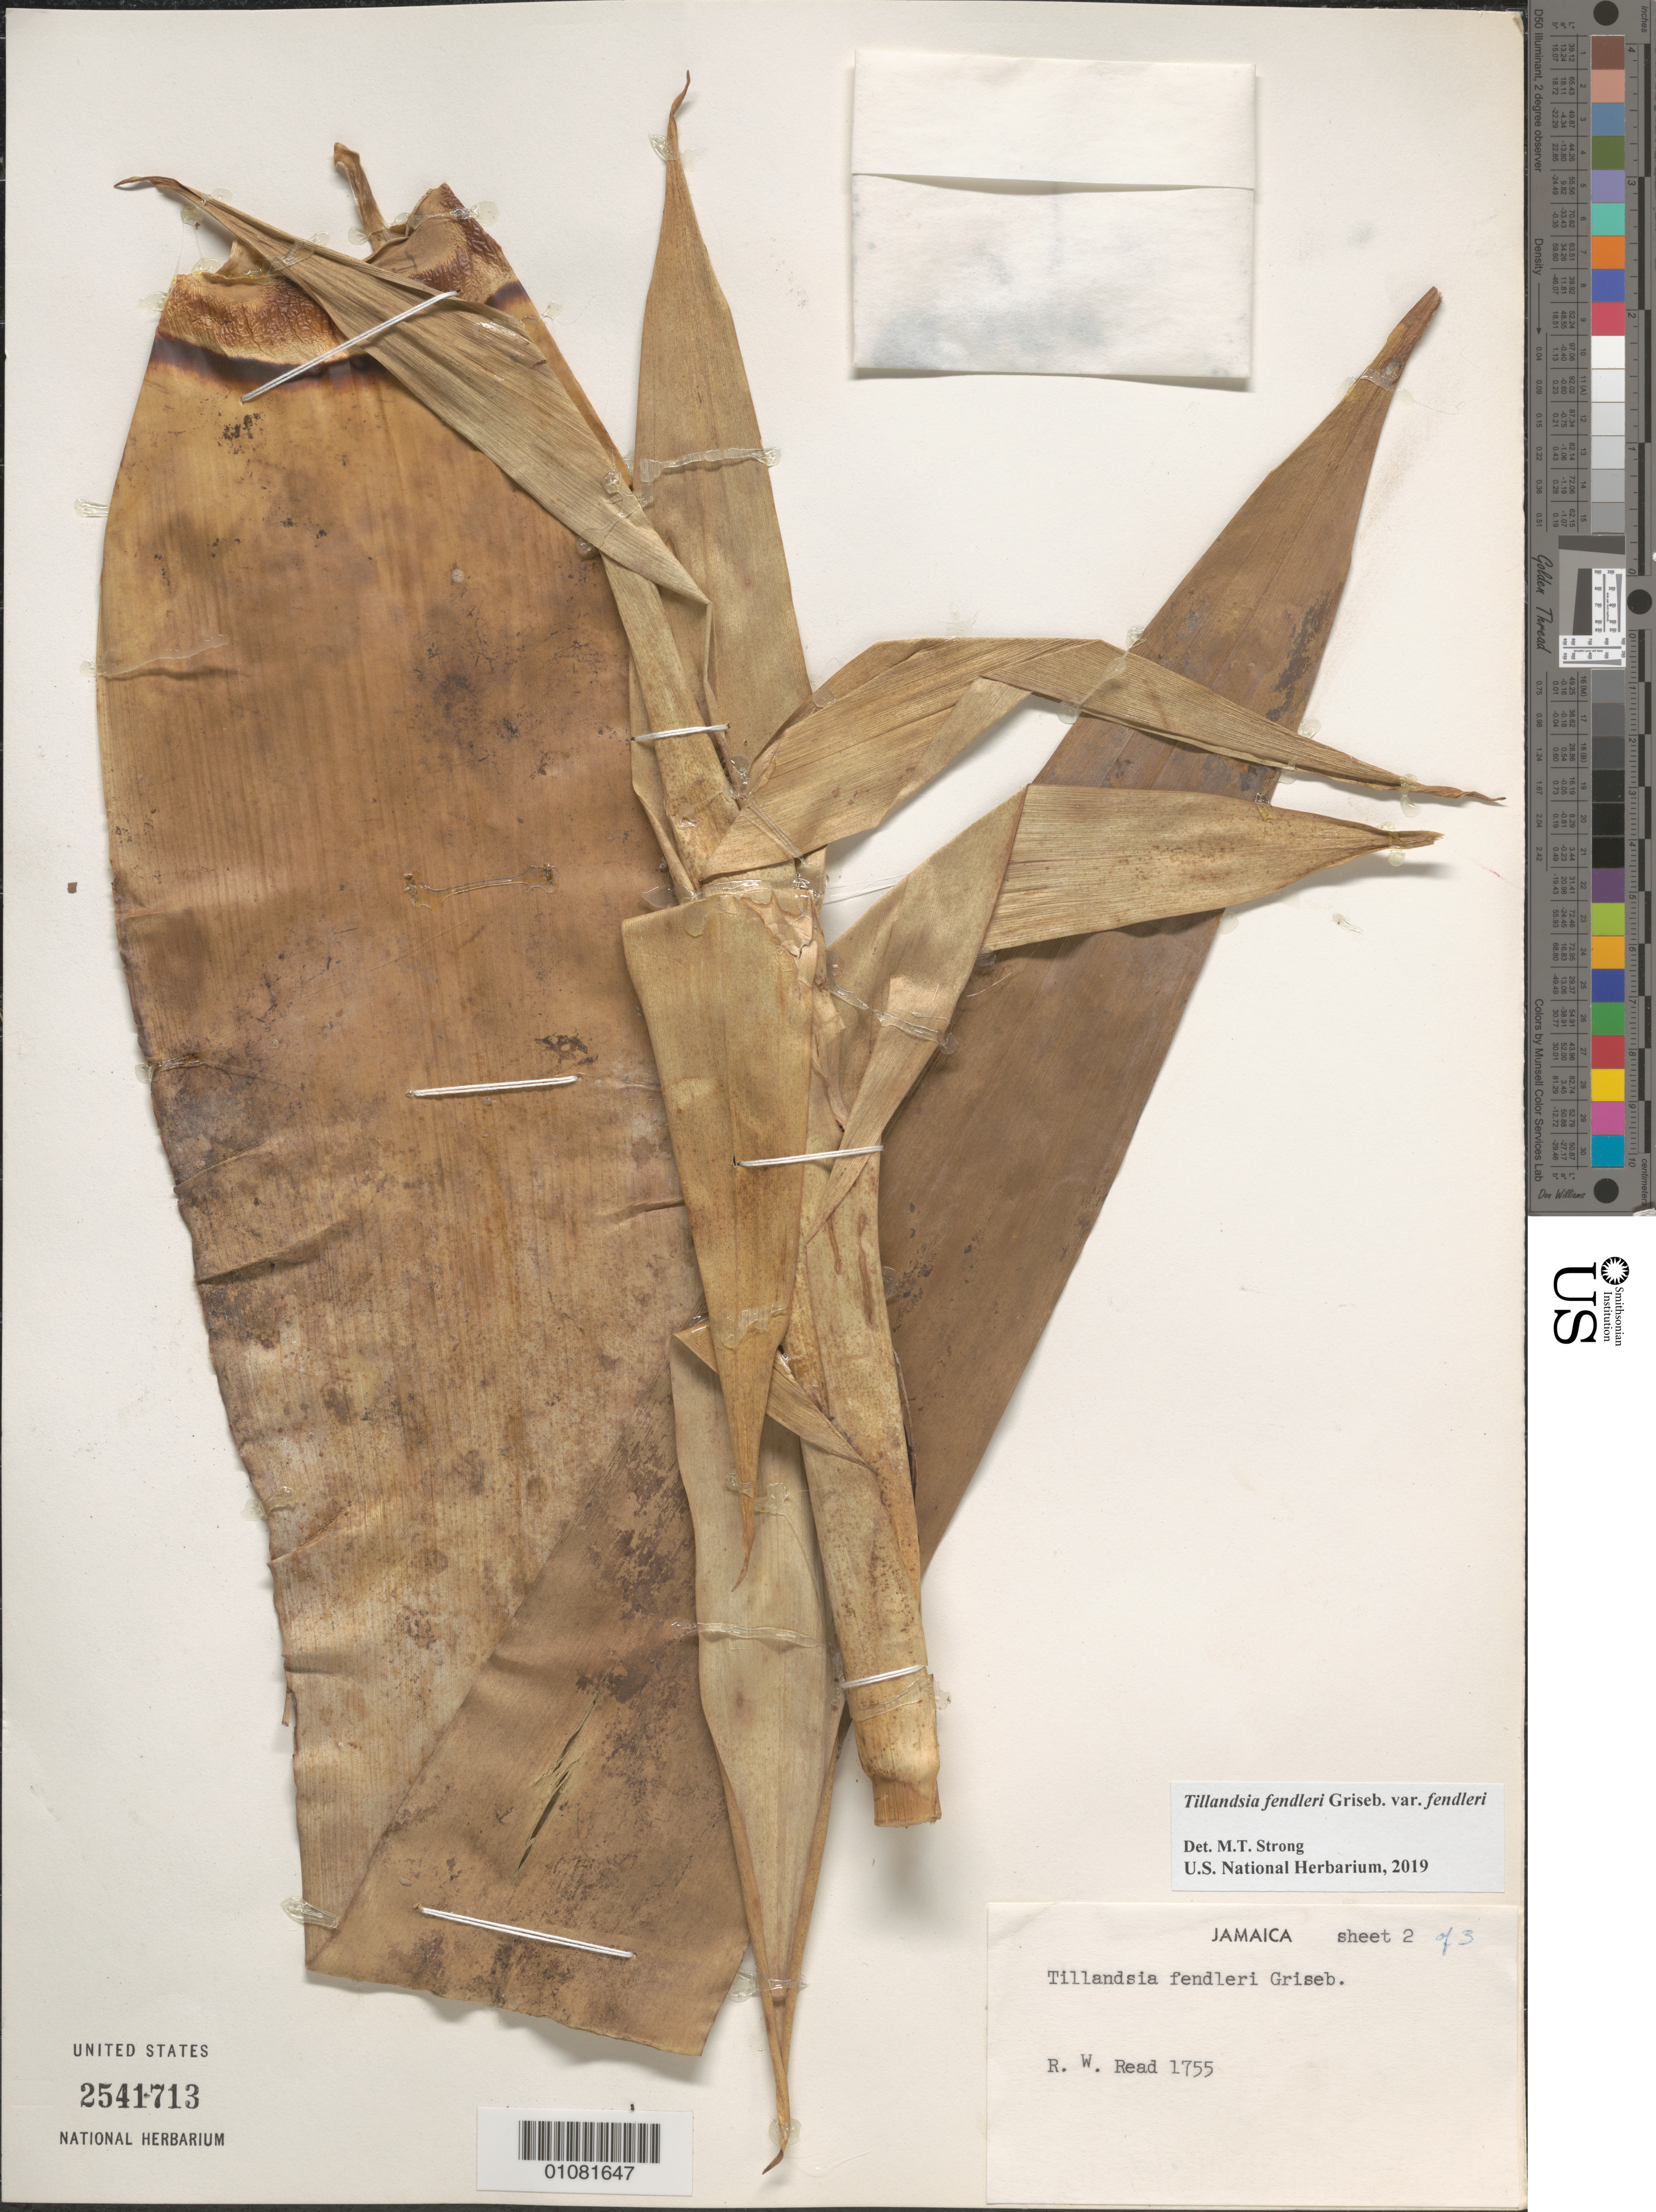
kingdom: Plantae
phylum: Tracheophyta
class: Liliopsida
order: Poales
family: Bromeliaceae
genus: Tillandsia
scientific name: Tillandsia fendleri var. fendleri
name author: Griseb.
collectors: R. W. Read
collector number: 1755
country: Jamaica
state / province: Saint Andrew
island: Jamaica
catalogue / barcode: US 2541713